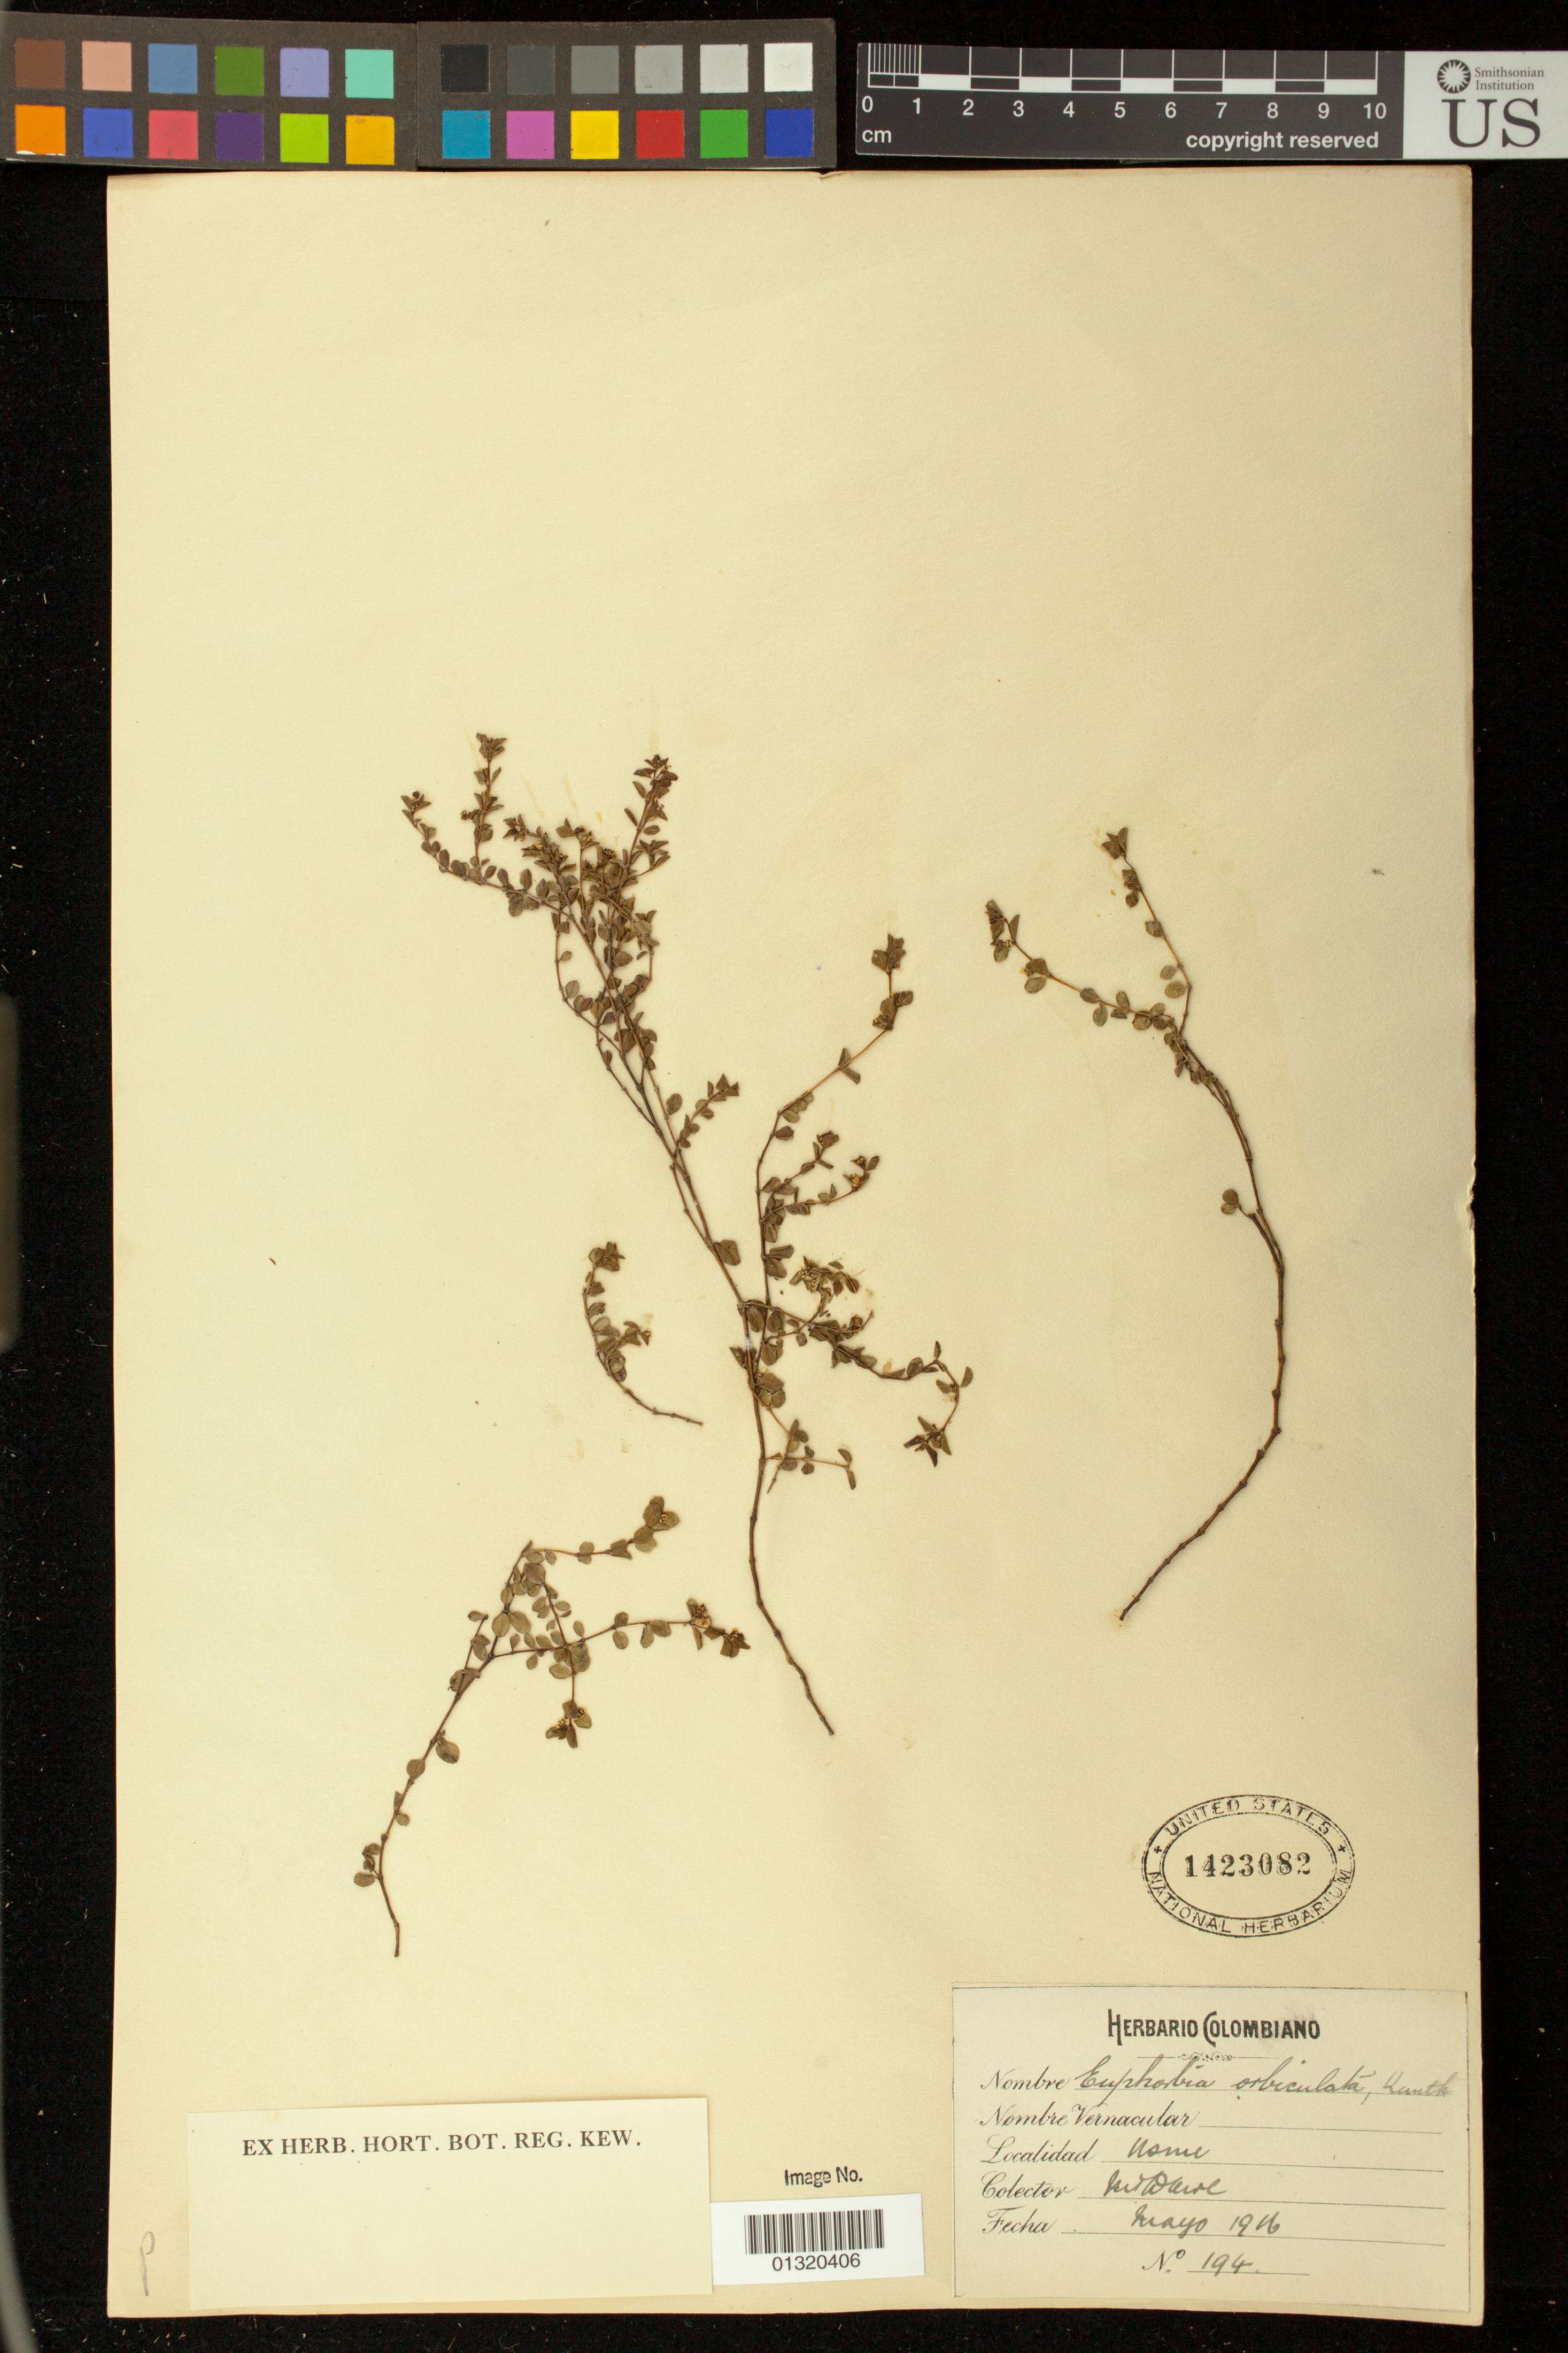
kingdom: Plantae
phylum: Tracheophyta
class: Magnoliopsida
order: Malpighiales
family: Euphorbiaceae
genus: Euphorbia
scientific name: Euphorbia orbiculata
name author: Kunth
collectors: M. T. Dawe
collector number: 194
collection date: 1916-05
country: Colombia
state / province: Bogota D.C.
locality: Usme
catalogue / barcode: US 1423082